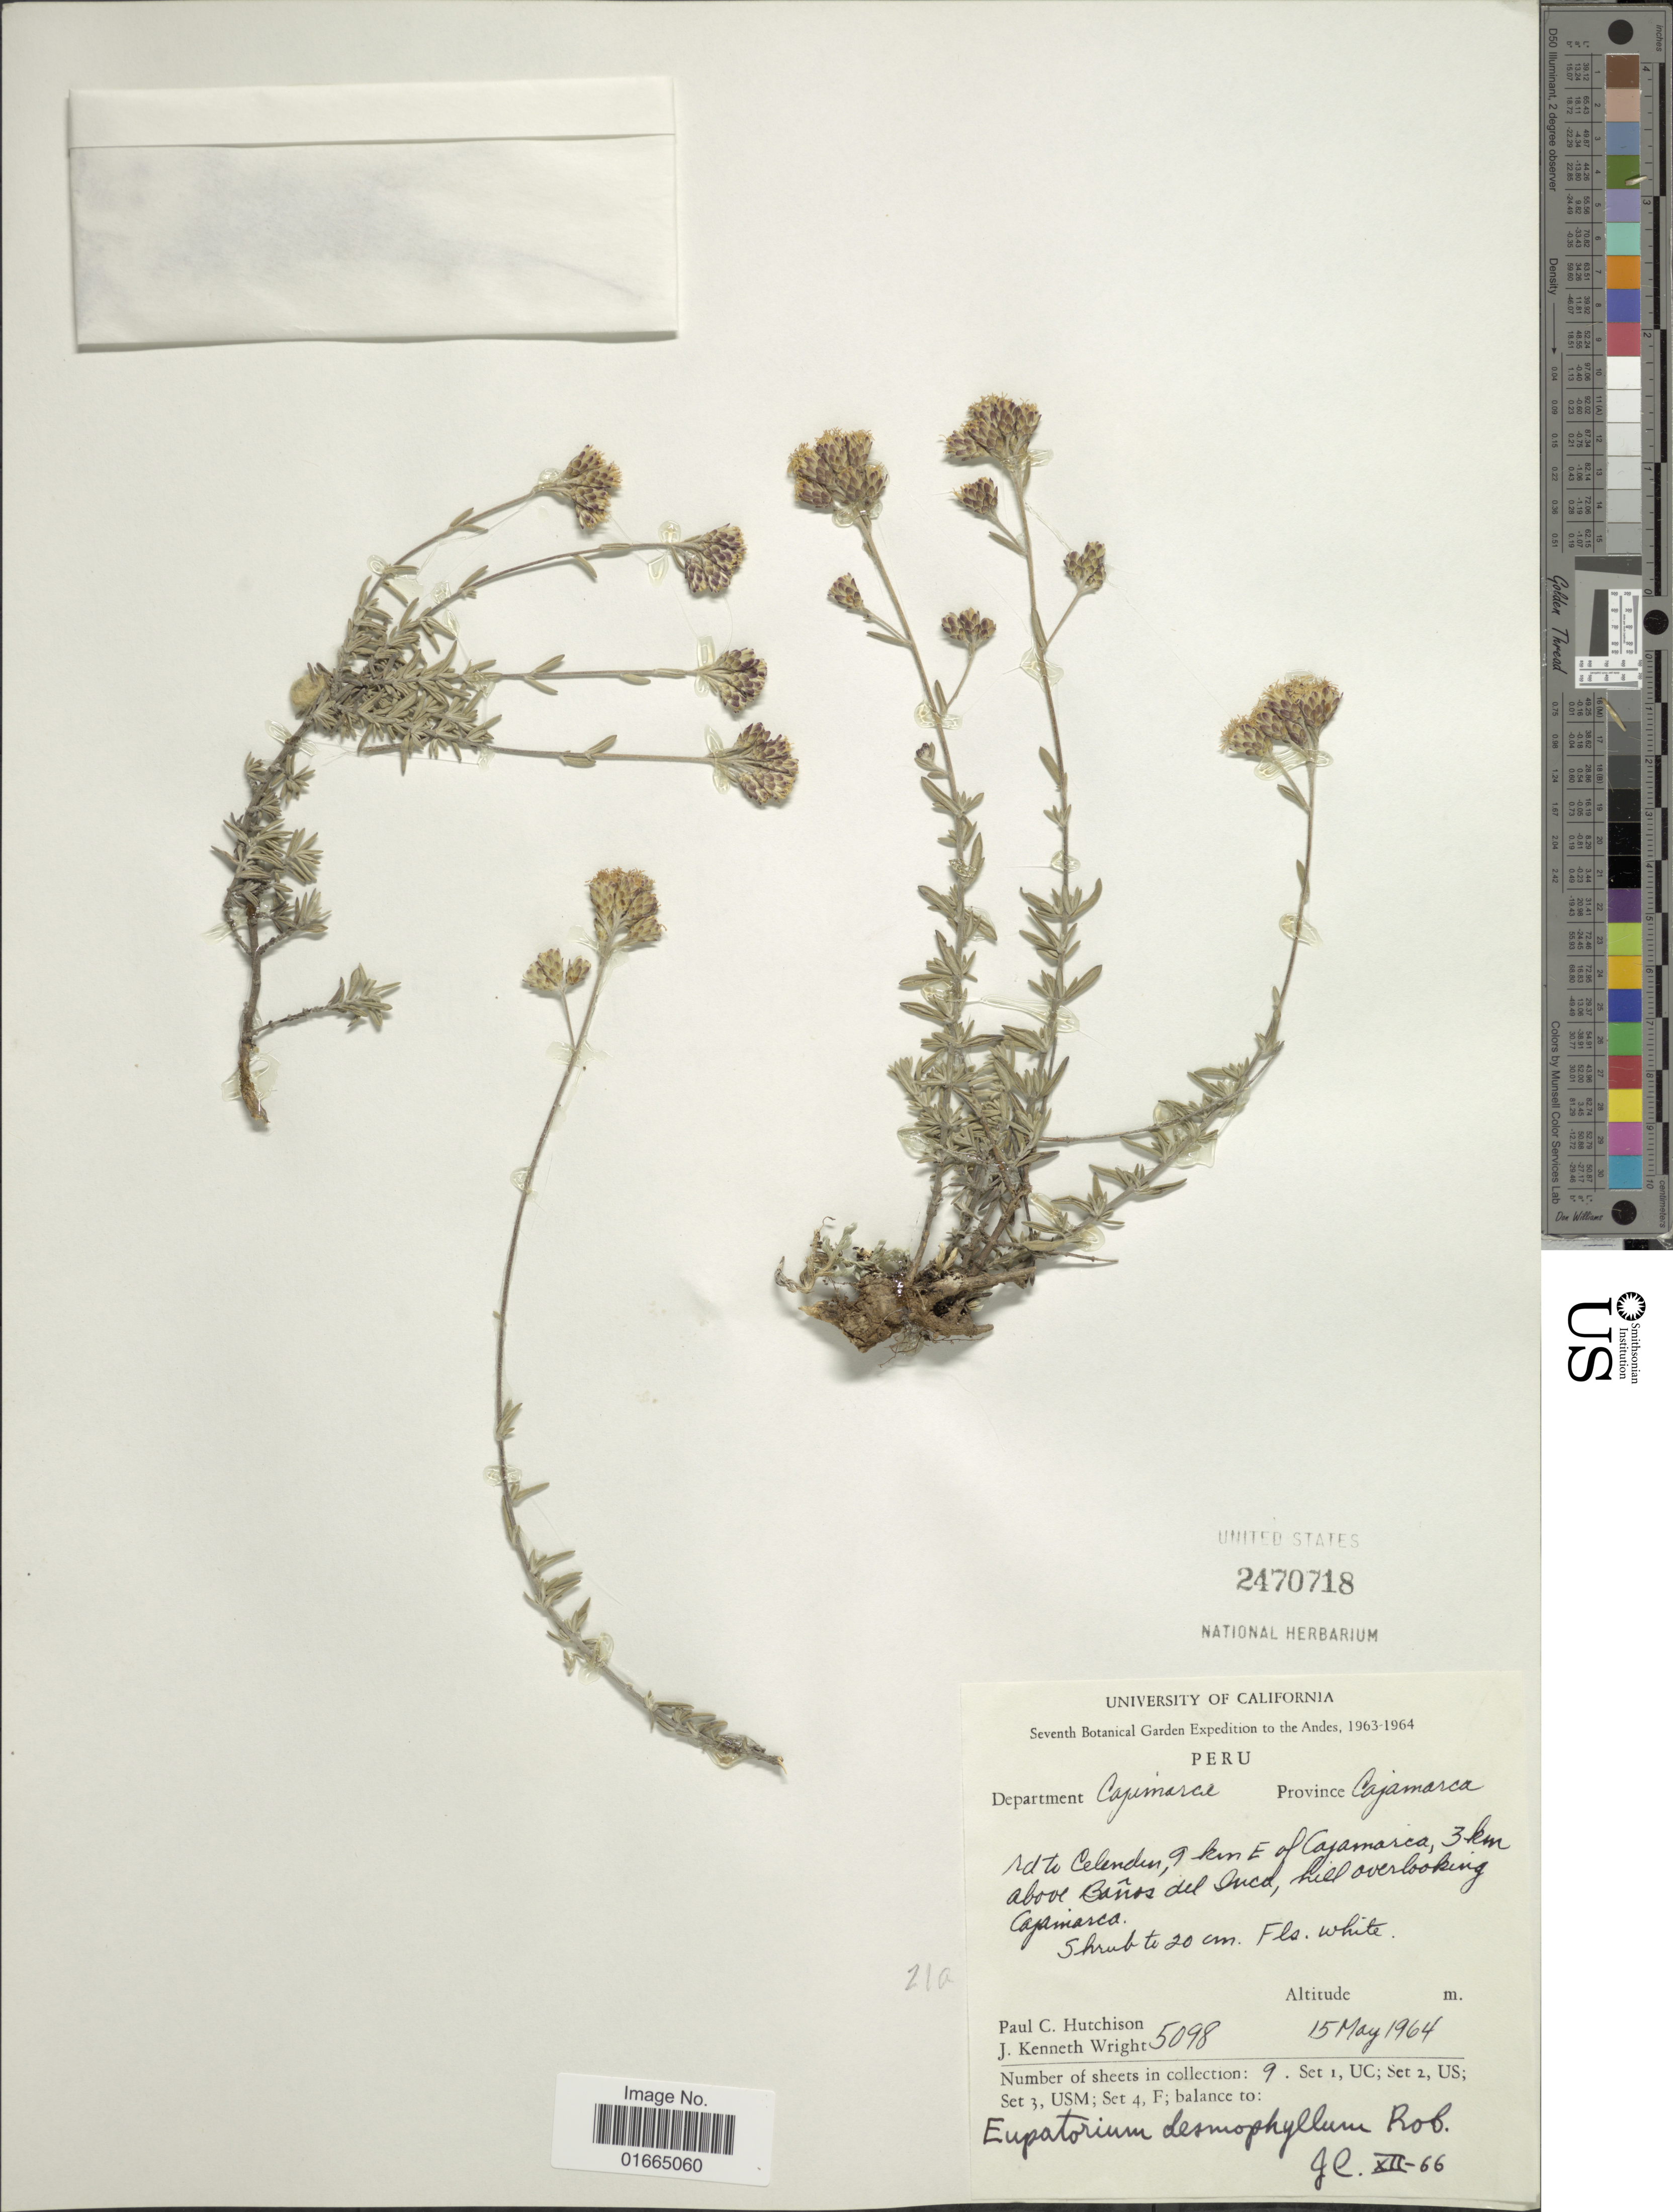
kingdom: Plantae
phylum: Tracheophyta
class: Magnoliopsida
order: Asterales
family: Asteraceae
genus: Cronquistianthus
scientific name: Cronquistianthus desmophyllus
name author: (B.L. Rob.) R.M. King & H. Rob.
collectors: P. C. Hutchison & J. K. Wright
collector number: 5098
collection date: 1964-05-15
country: Peru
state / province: Cajamarca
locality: Department Cajamarca. Province Cajamarca. Rd to Celendin, 9 km E of Cajamarca, 3 km above Baños del Inca, hill overlooking Cajamarca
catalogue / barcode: US 2470718